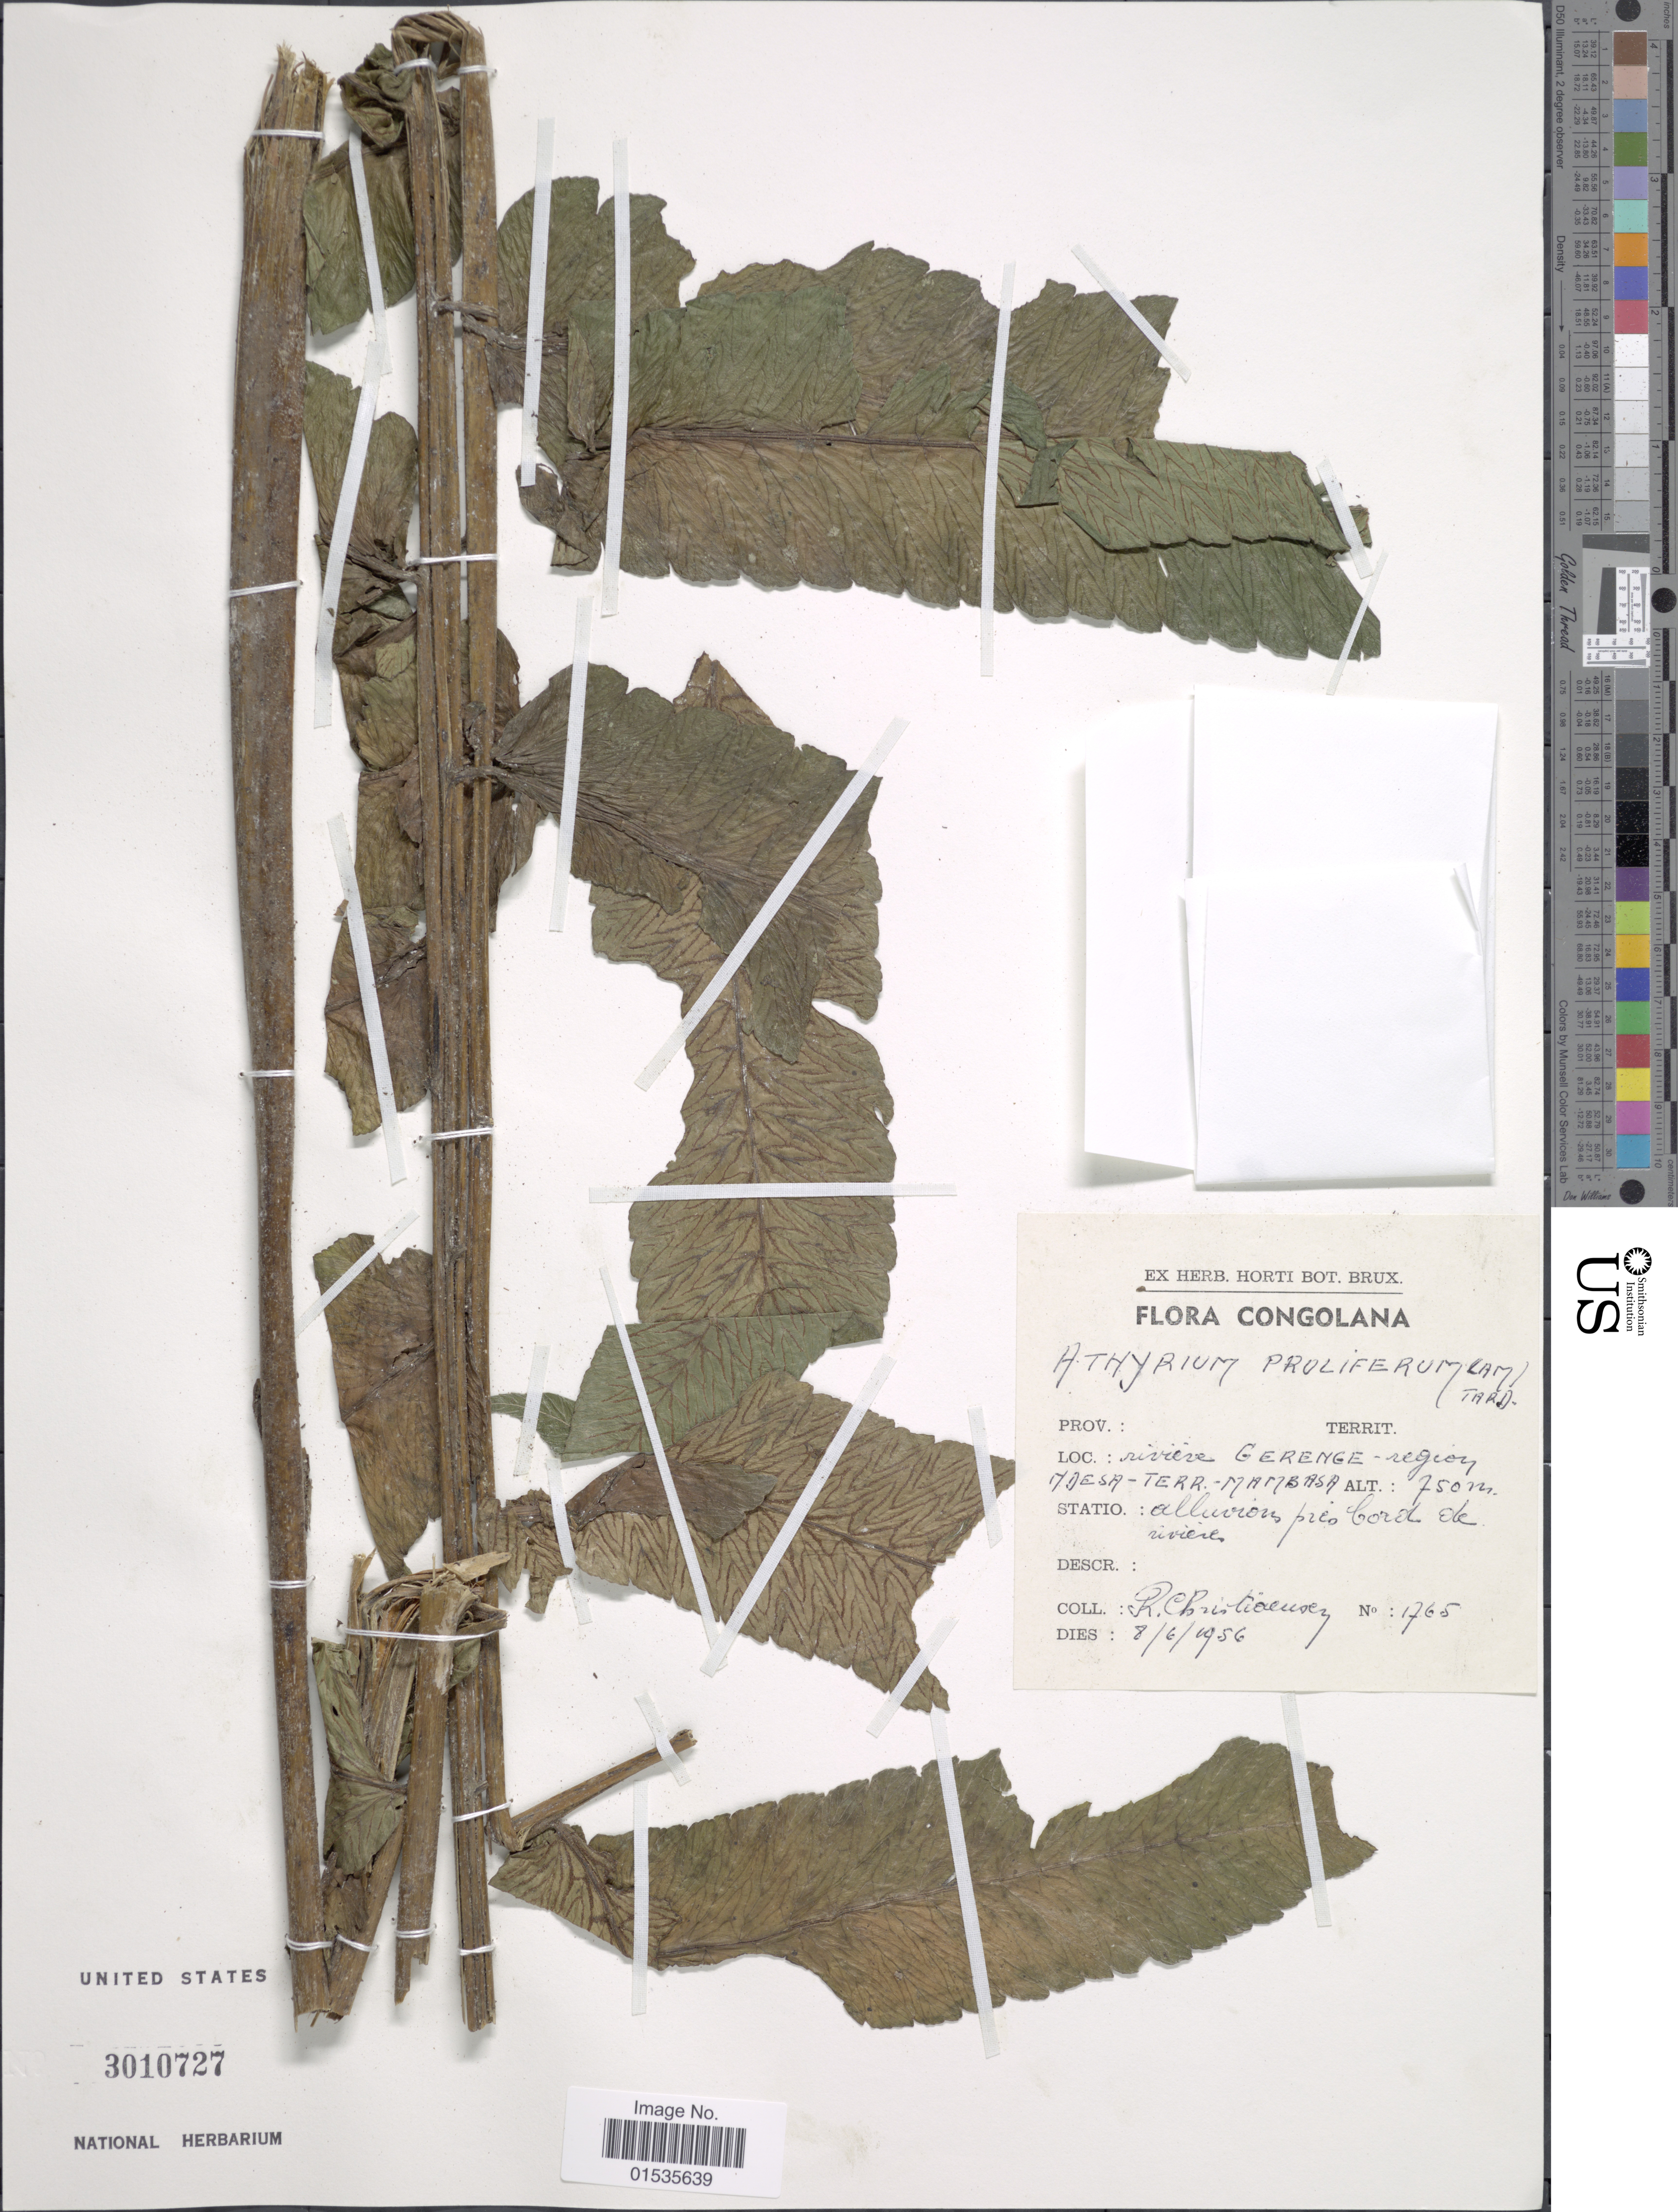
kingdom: Plantae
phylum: Tracheophyta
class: Polypodiopsida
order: Polypodiales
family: Athyriaceae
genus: Diplazium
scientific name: Diplazium proliferum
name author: (Lam.) Thouars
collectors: R. Christiansen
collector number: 1765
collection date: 1956-06-08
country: Congo, Democratic Republic of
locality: Congolana, Riviere Gerenge-region, Mdesa-Terr.-Mambasa.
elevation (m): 750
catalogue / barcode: US 3010727